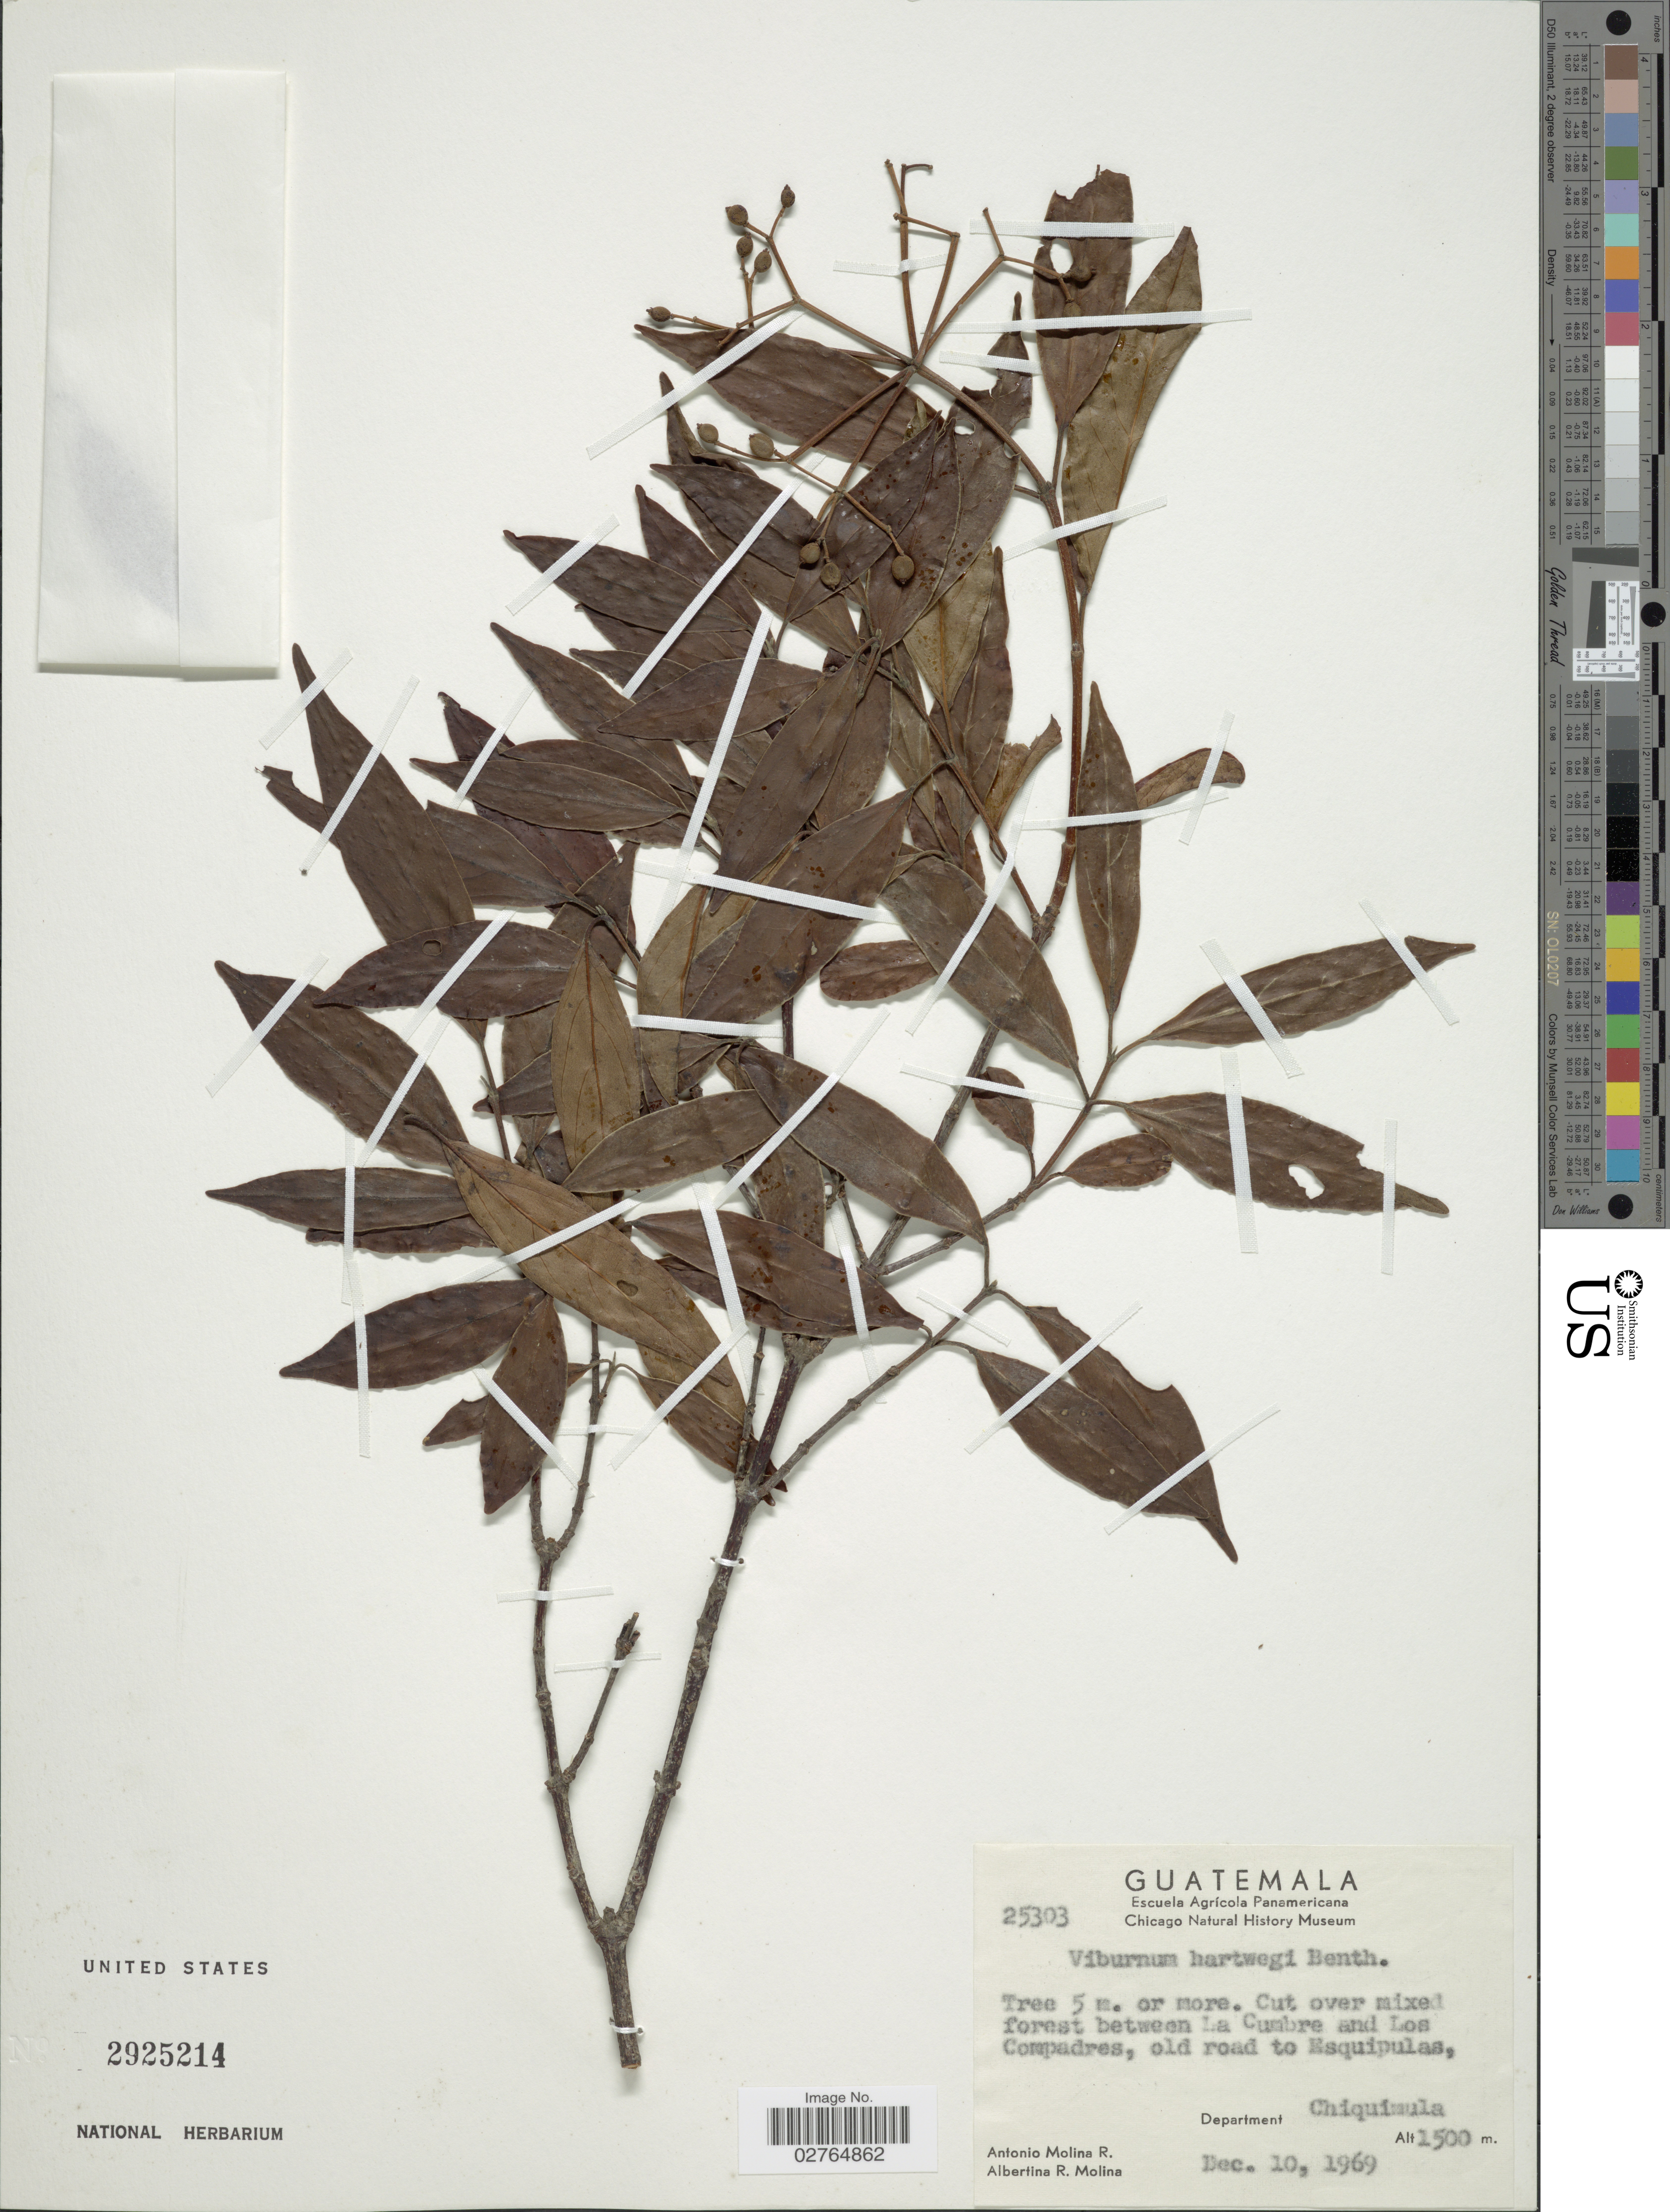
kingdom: Plantae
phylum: Tracheophyta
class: Magnoliopsida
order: Dipsacales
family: Viburnaceae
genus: Viburnum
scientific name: Viburnum hartwegii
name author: Benth.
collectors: A. Molina R. & A. R. Molina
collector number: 25303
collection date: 1969-12-10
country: Guatemala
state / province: Chiquimula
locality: Cut over mixed forest between La Cumbre and Los Compadres, old road to Esquipulas, Department Chiquimula.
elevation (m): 1500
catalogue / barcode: US 2925214